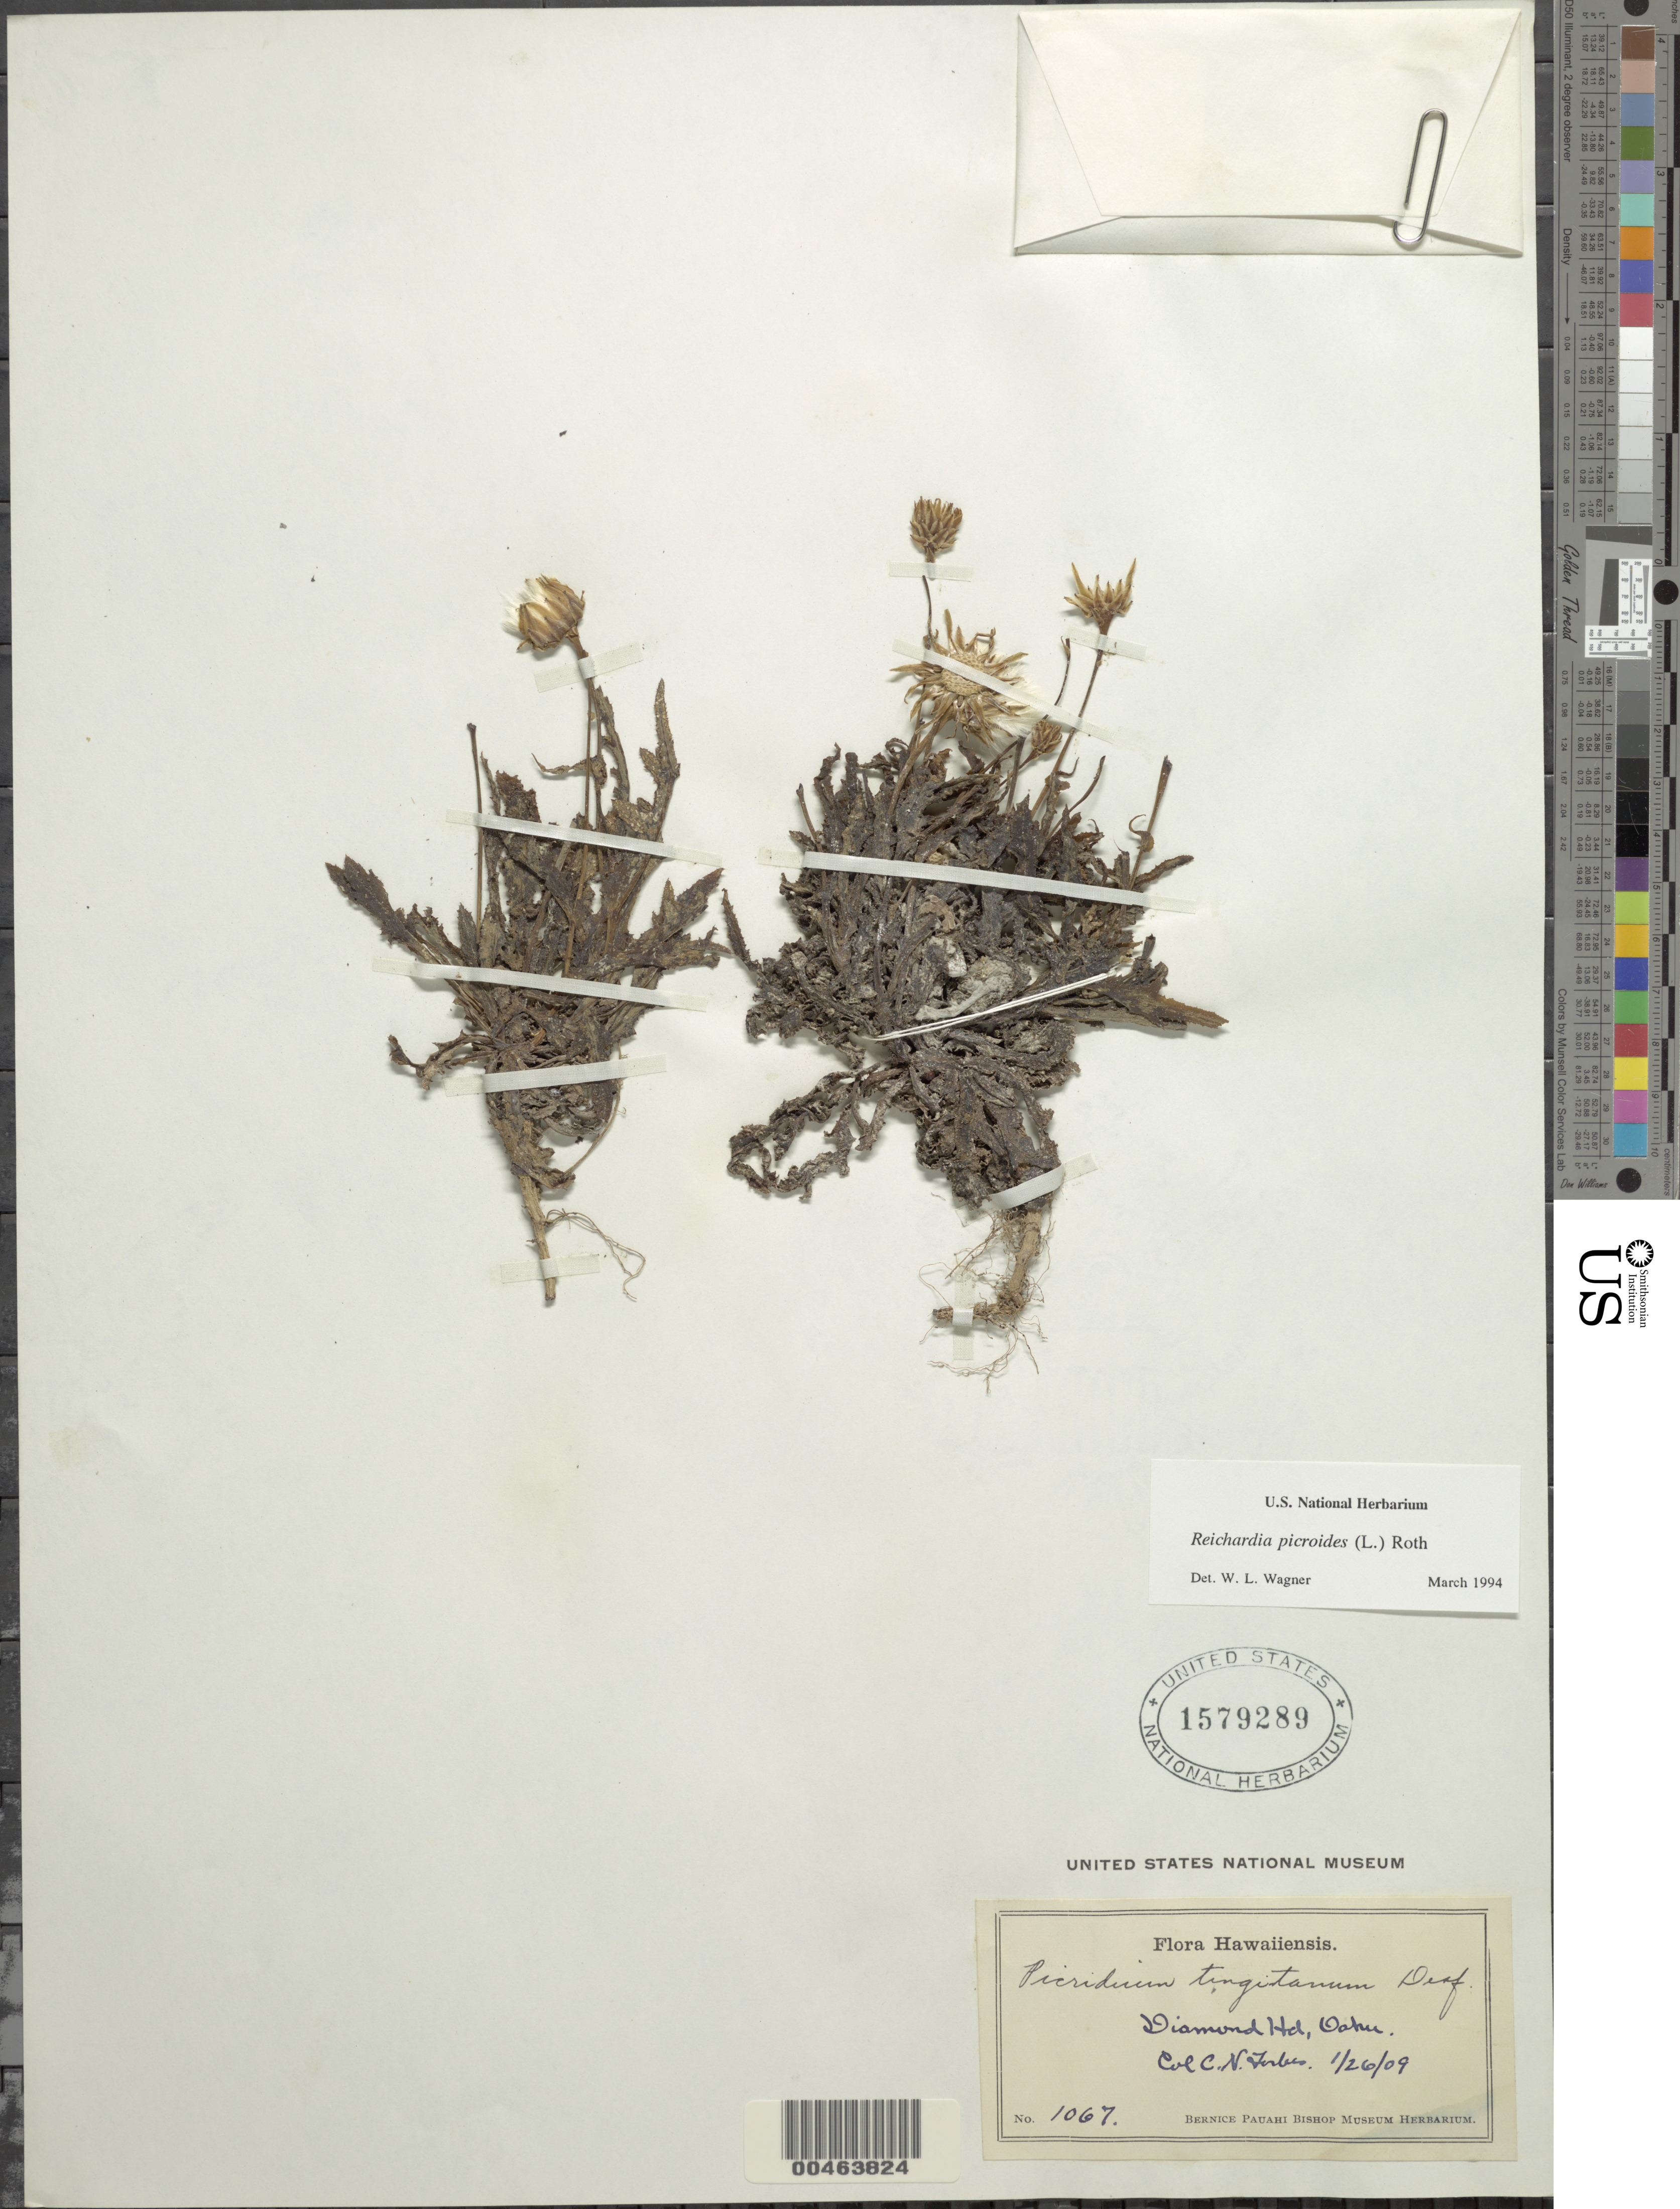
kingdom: Plantae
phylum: Tracheophyta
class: Magnoliopsida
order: Asterales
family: Asteraceae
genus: Reichardia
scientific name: Reichardia picroides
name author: (L.) Roth.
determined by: Wagner, W. L., (BOT), Smithsonian Institution - National Museum of Natural History (UNITED STATES)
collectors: C. N. Forbes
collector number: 1067.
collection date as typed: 26 Jan 1909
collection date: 1909-01-26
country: United States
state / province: Hawaii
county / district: Honolulu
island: Oahu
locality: Diamond Head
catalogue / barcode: US 1579289